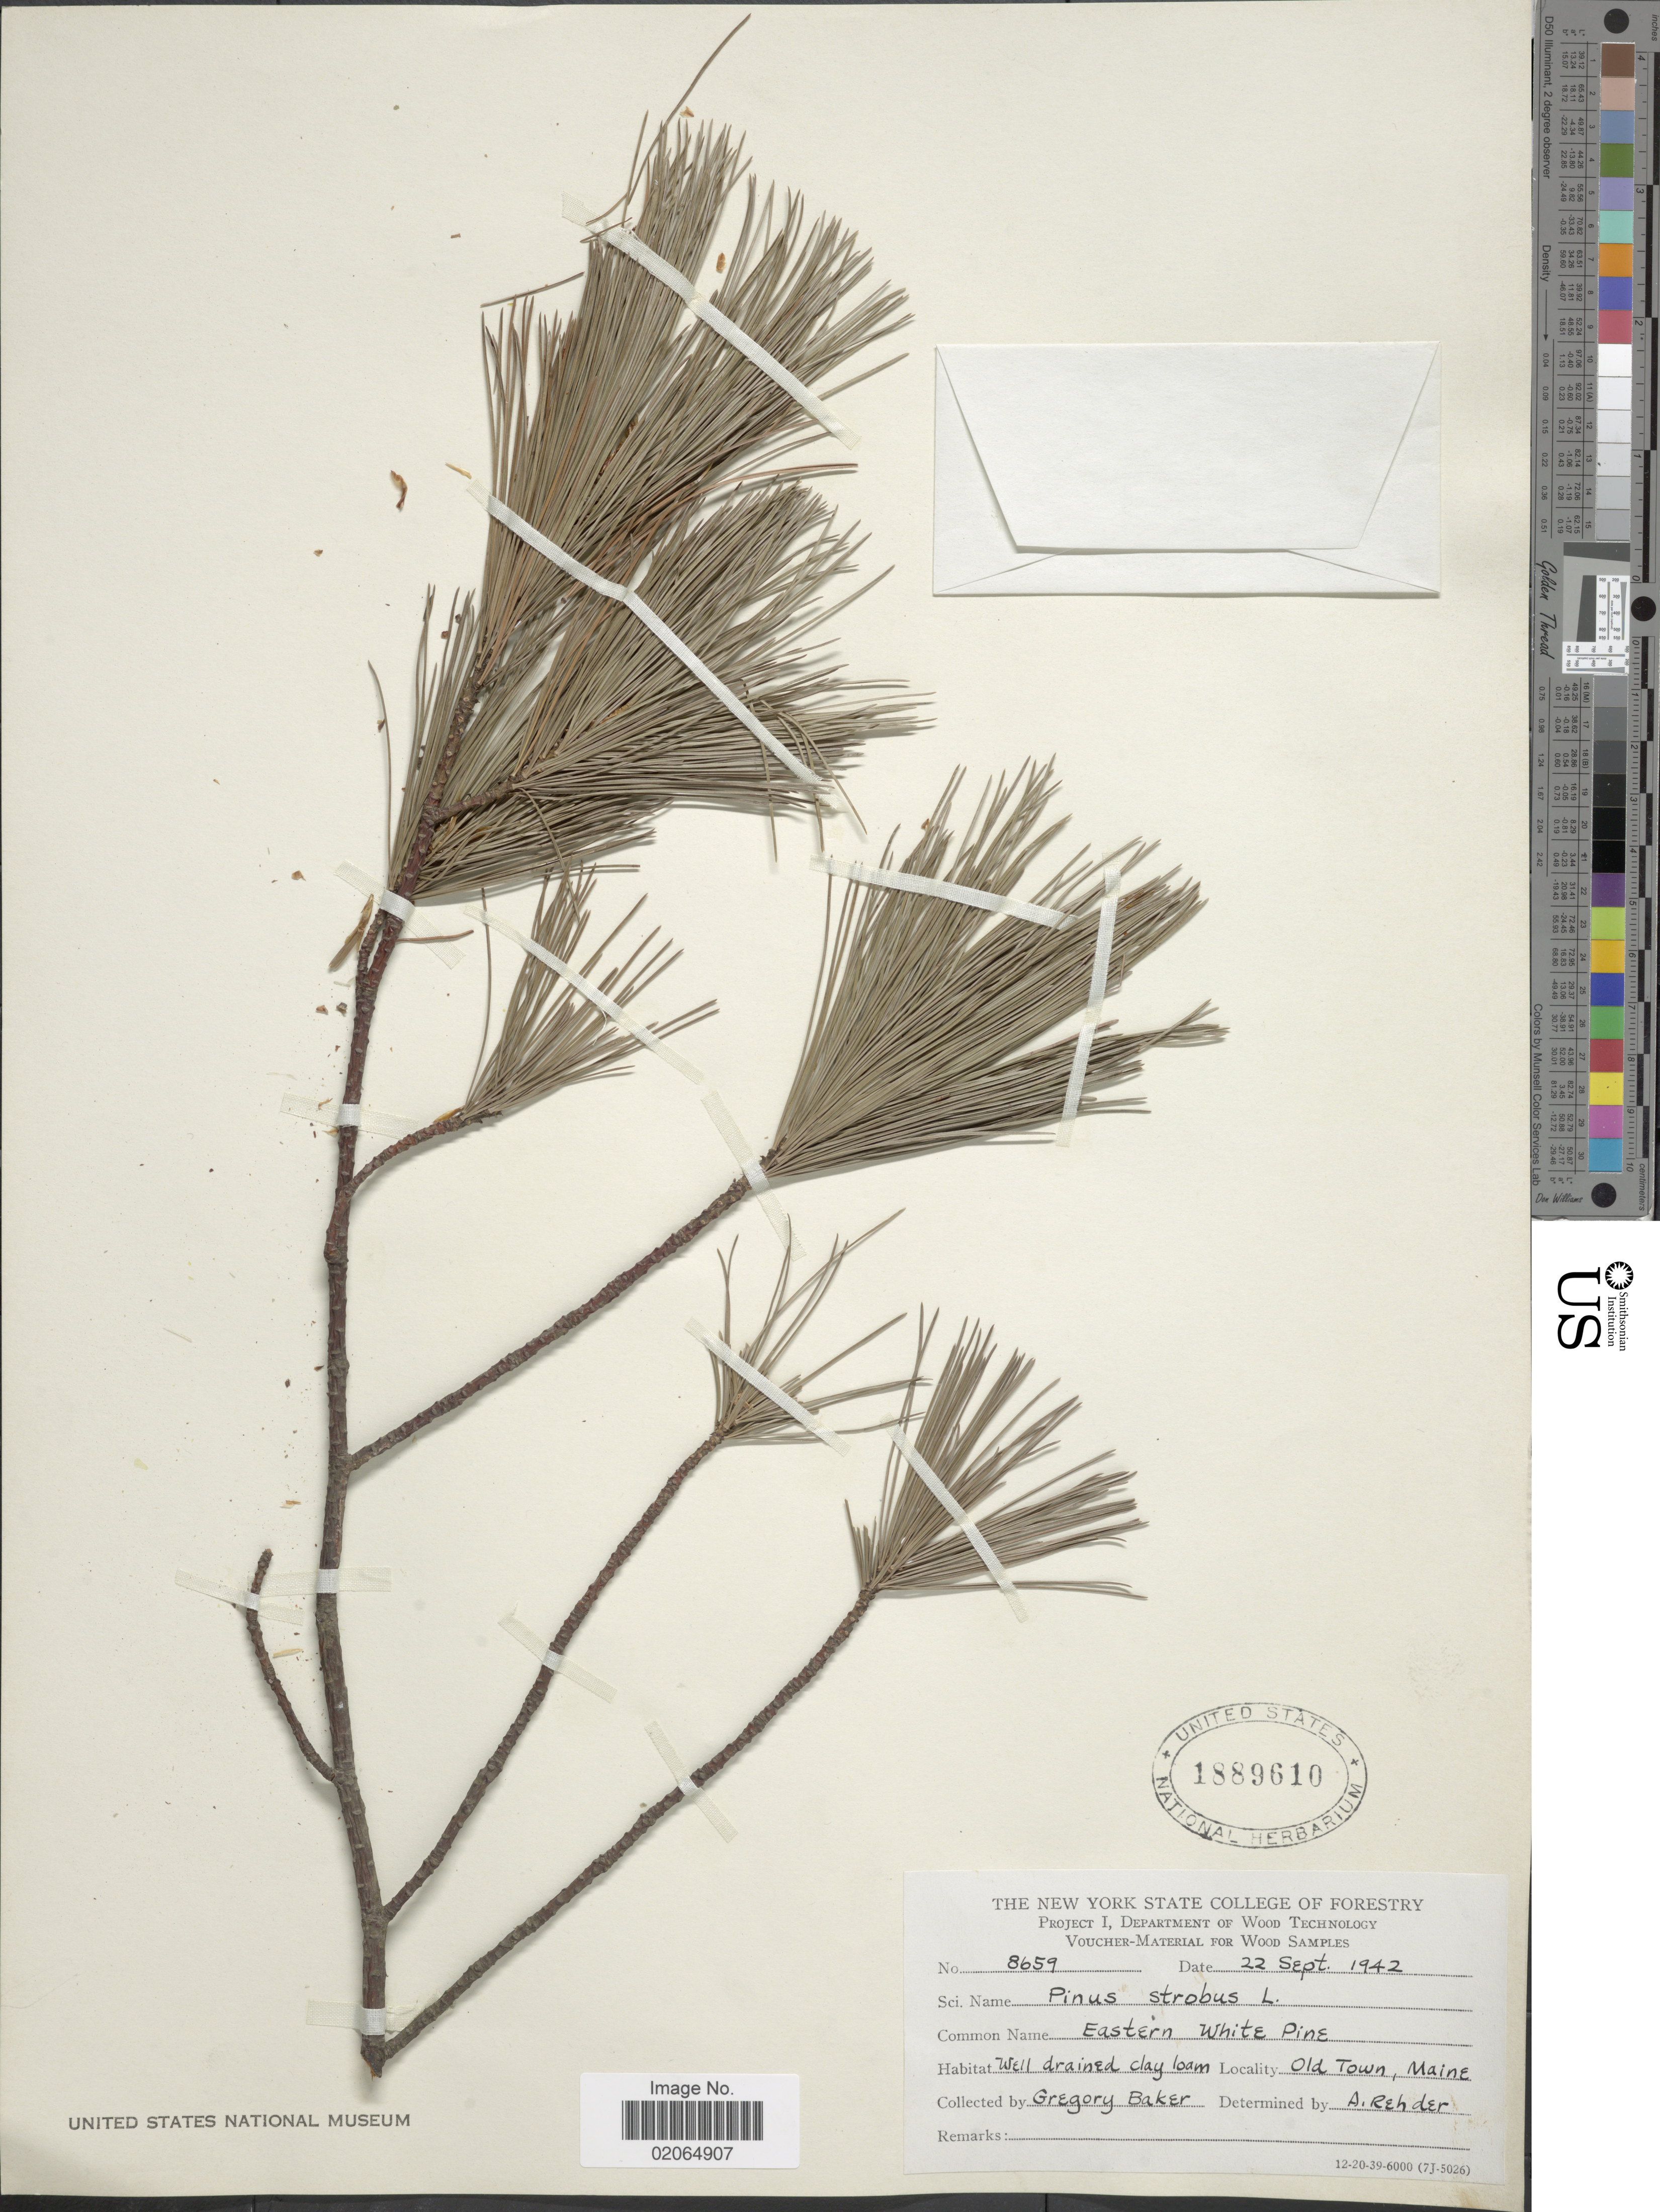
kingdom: Plantae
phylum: Tracheophyta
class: Pinopsida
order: Pinales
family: Pinaceae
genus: Pinus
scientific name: Pinus strobus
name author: L.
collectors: G. Baker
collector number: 8659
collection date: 1942-09-22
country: United States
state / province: Maine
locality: Old Town, Maine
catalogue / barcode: US 1889610